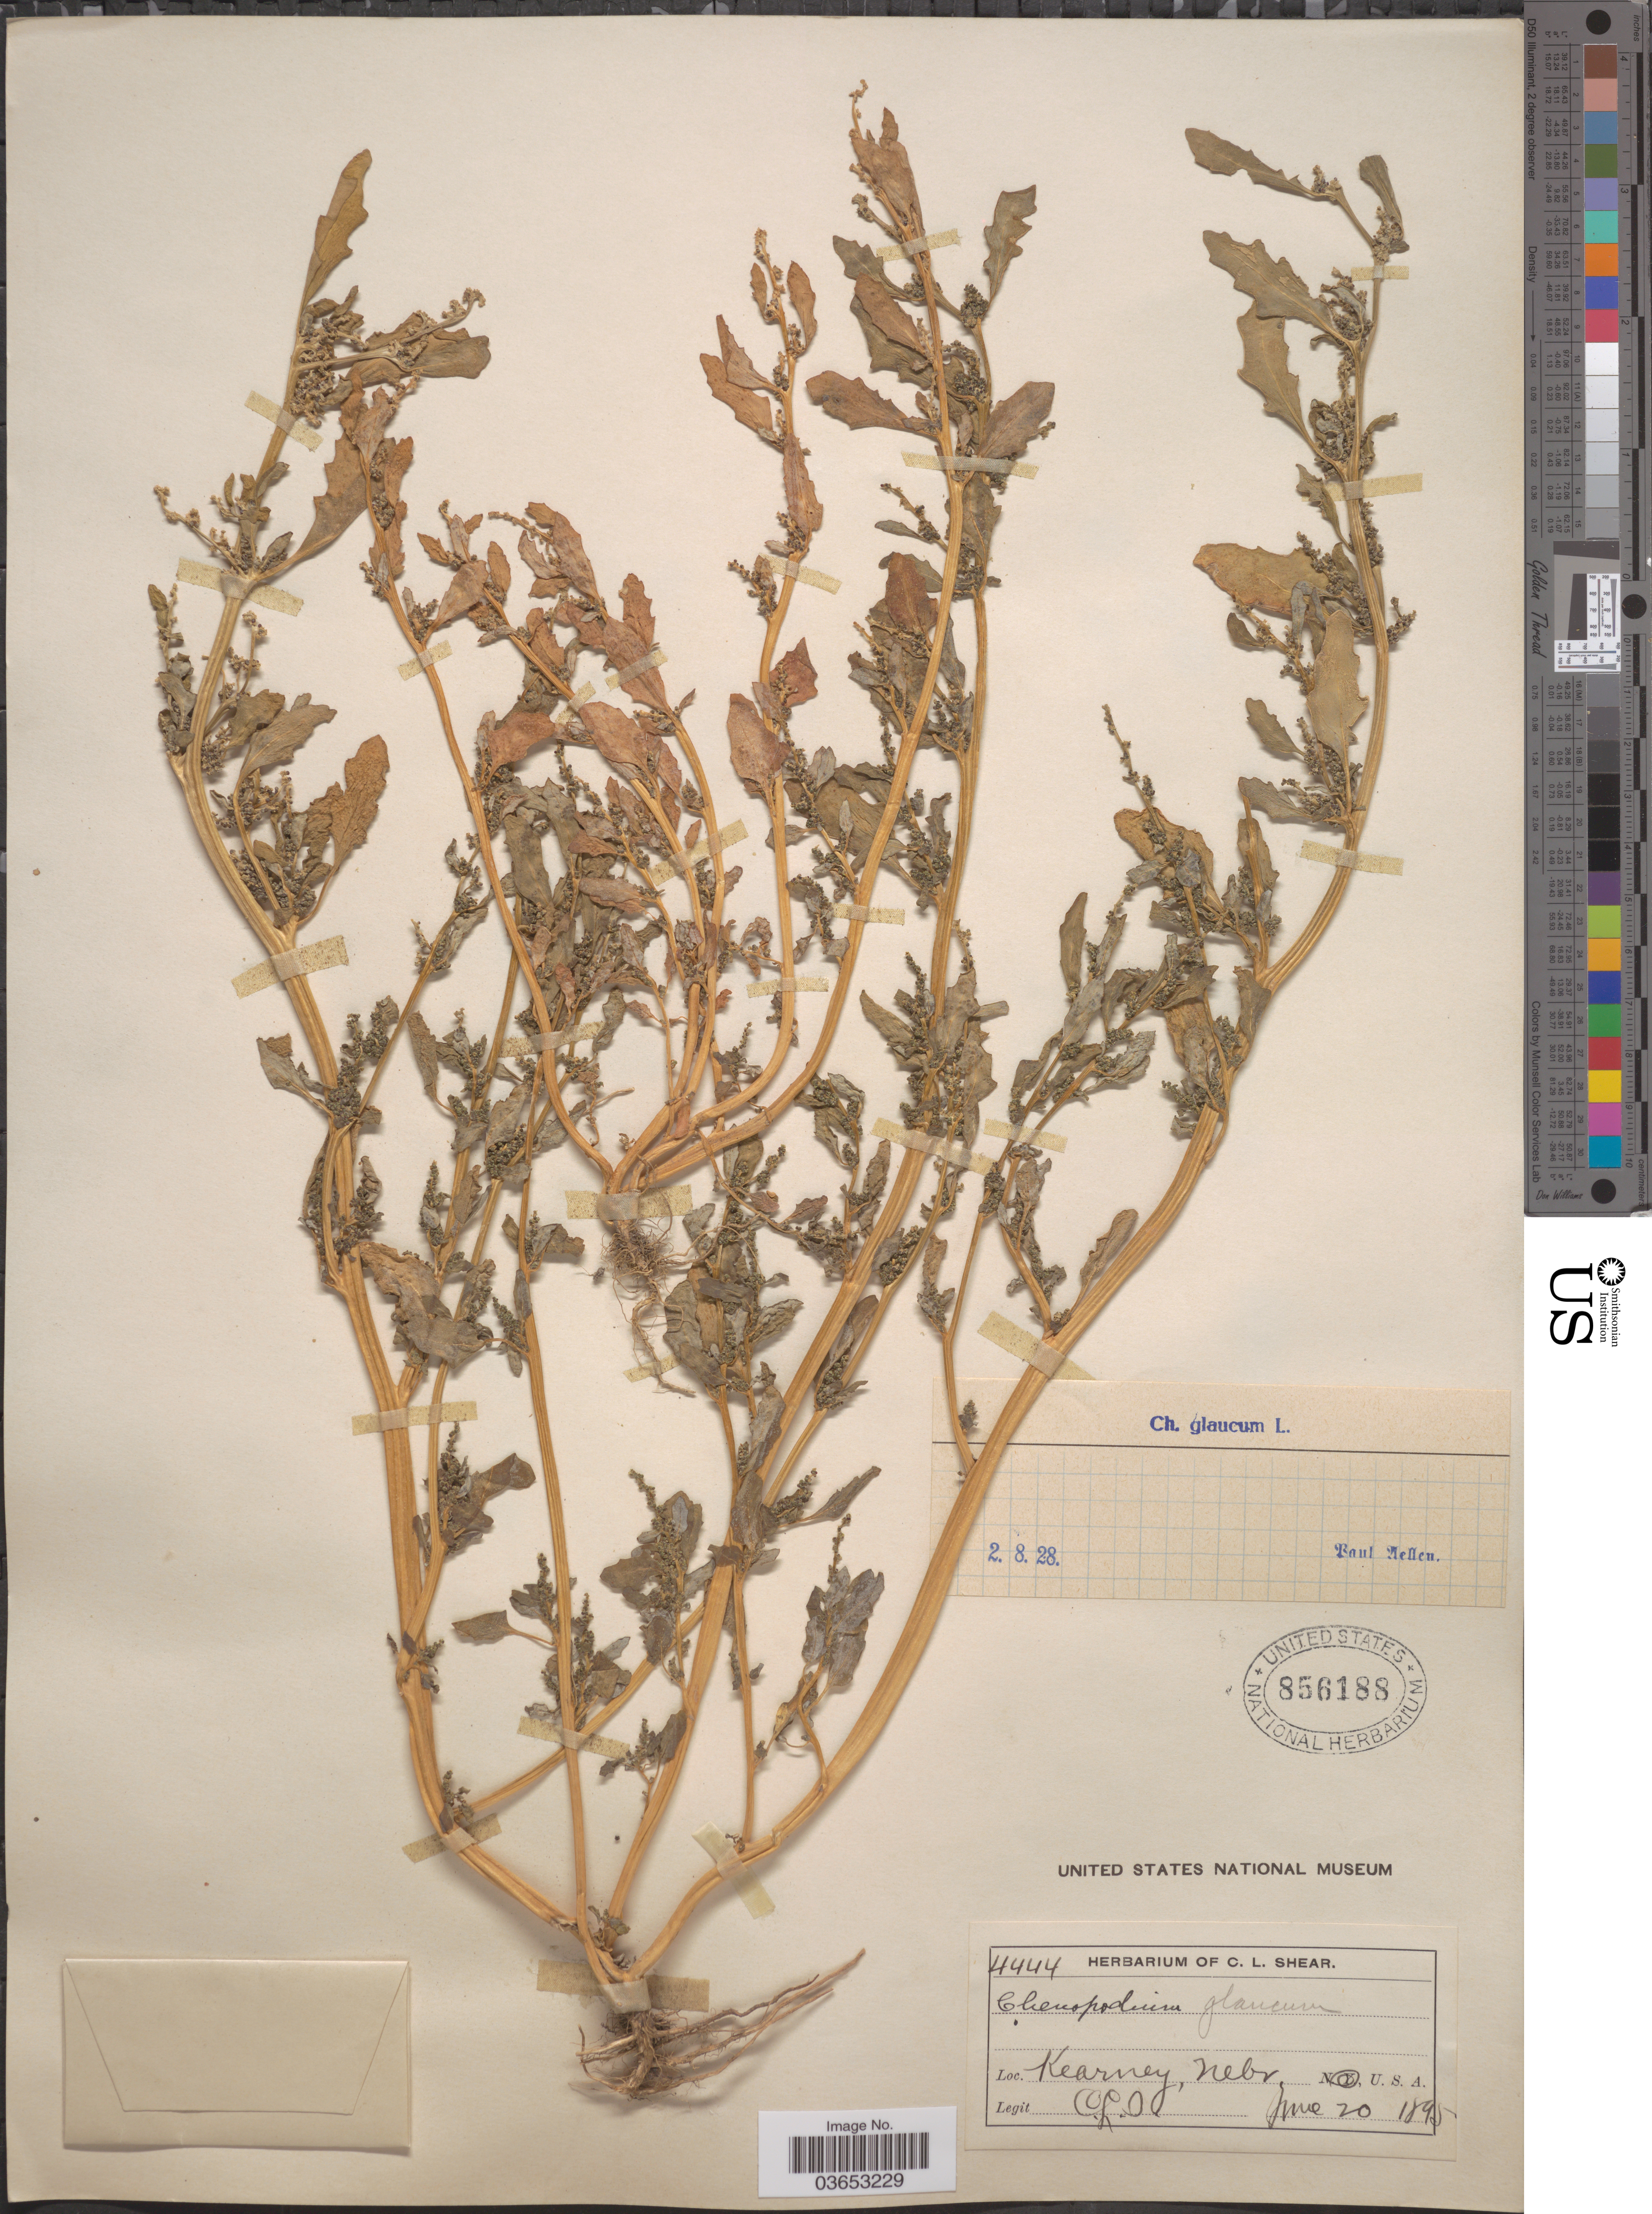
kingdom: Plantae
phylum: Tracheophyta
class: Magnoliopsida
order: Caryophyllales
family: Amaranthaceae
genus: Chenopodium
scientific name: Chenopodium glaucum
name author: L.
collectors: C. L. Shear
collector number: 4444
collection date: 1895-06-20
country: United States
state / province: Nebraska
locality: Kearney.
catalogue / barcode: US 856188